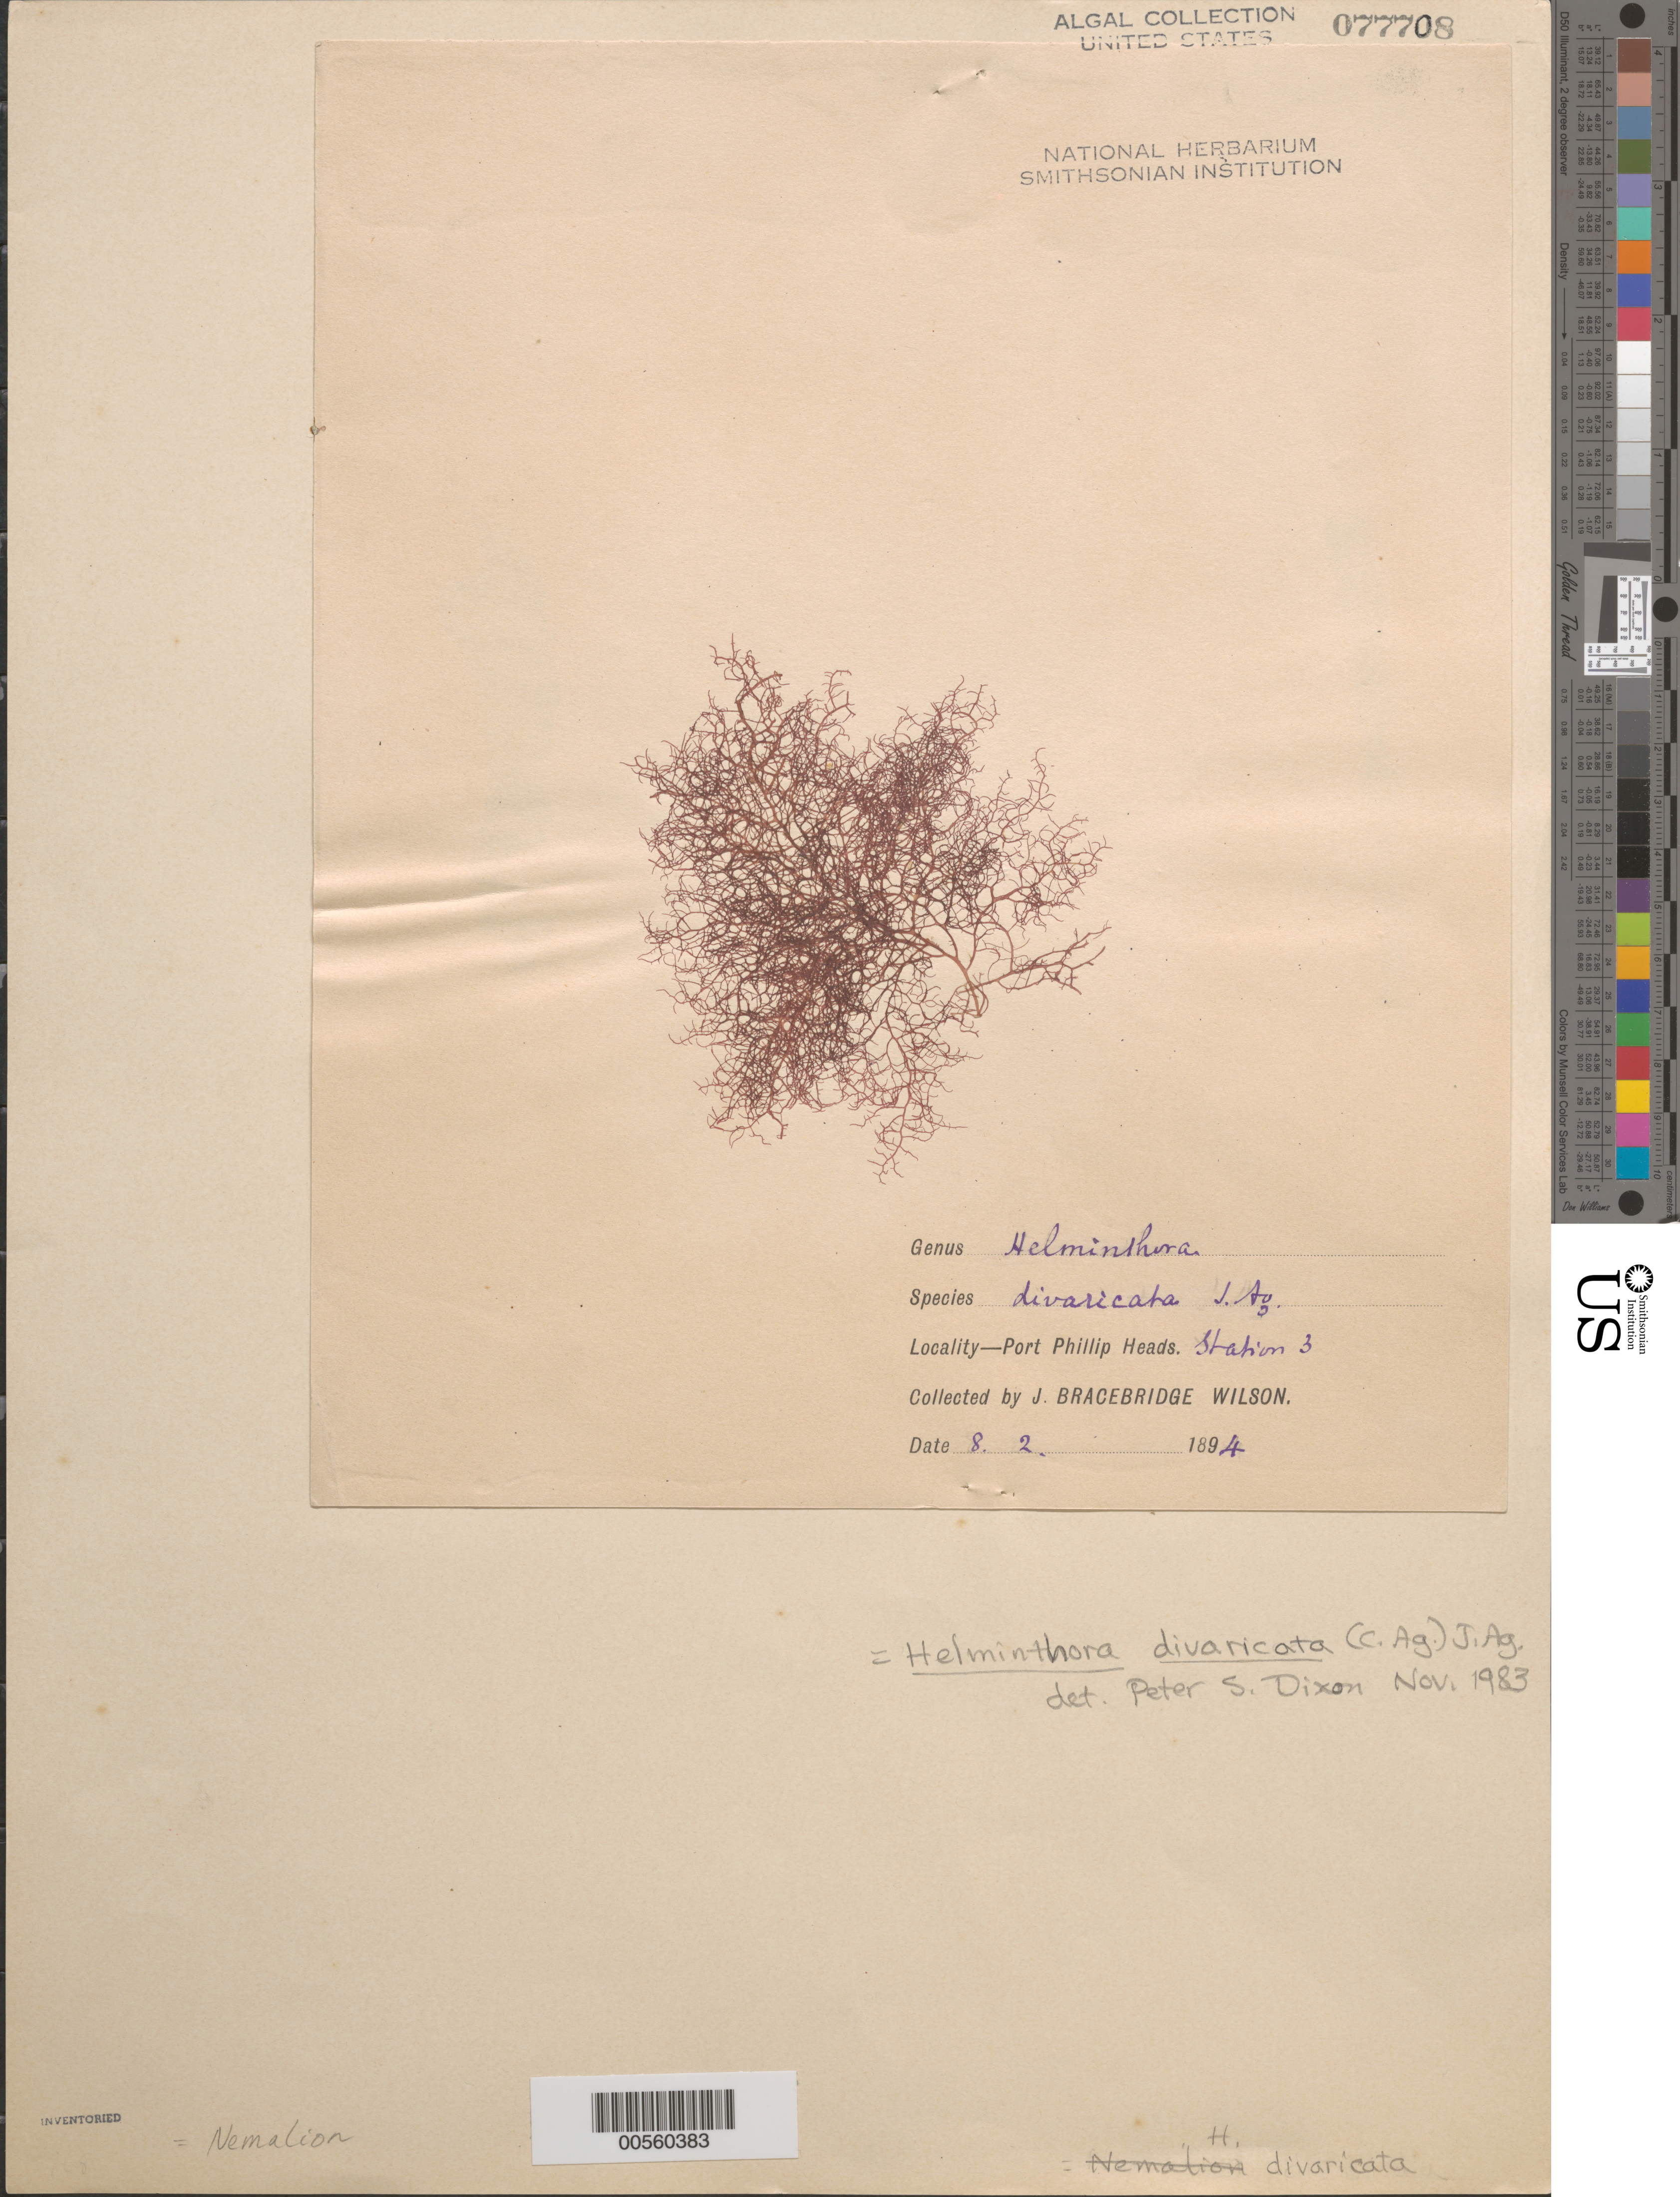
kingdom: Plantae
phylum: Rhodophyta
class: Florideophyceae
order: Nemaliales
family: Liagoraceae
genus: Helminthora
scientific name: Helminthora divaricata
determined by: Dixon, P. S.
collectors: J. B. Wilson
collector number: Station 3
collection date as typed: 08 Feb 1894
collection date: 1894-02-08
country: Australia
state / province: Victoria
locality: Port Phillip Heads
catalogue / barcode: US 77708